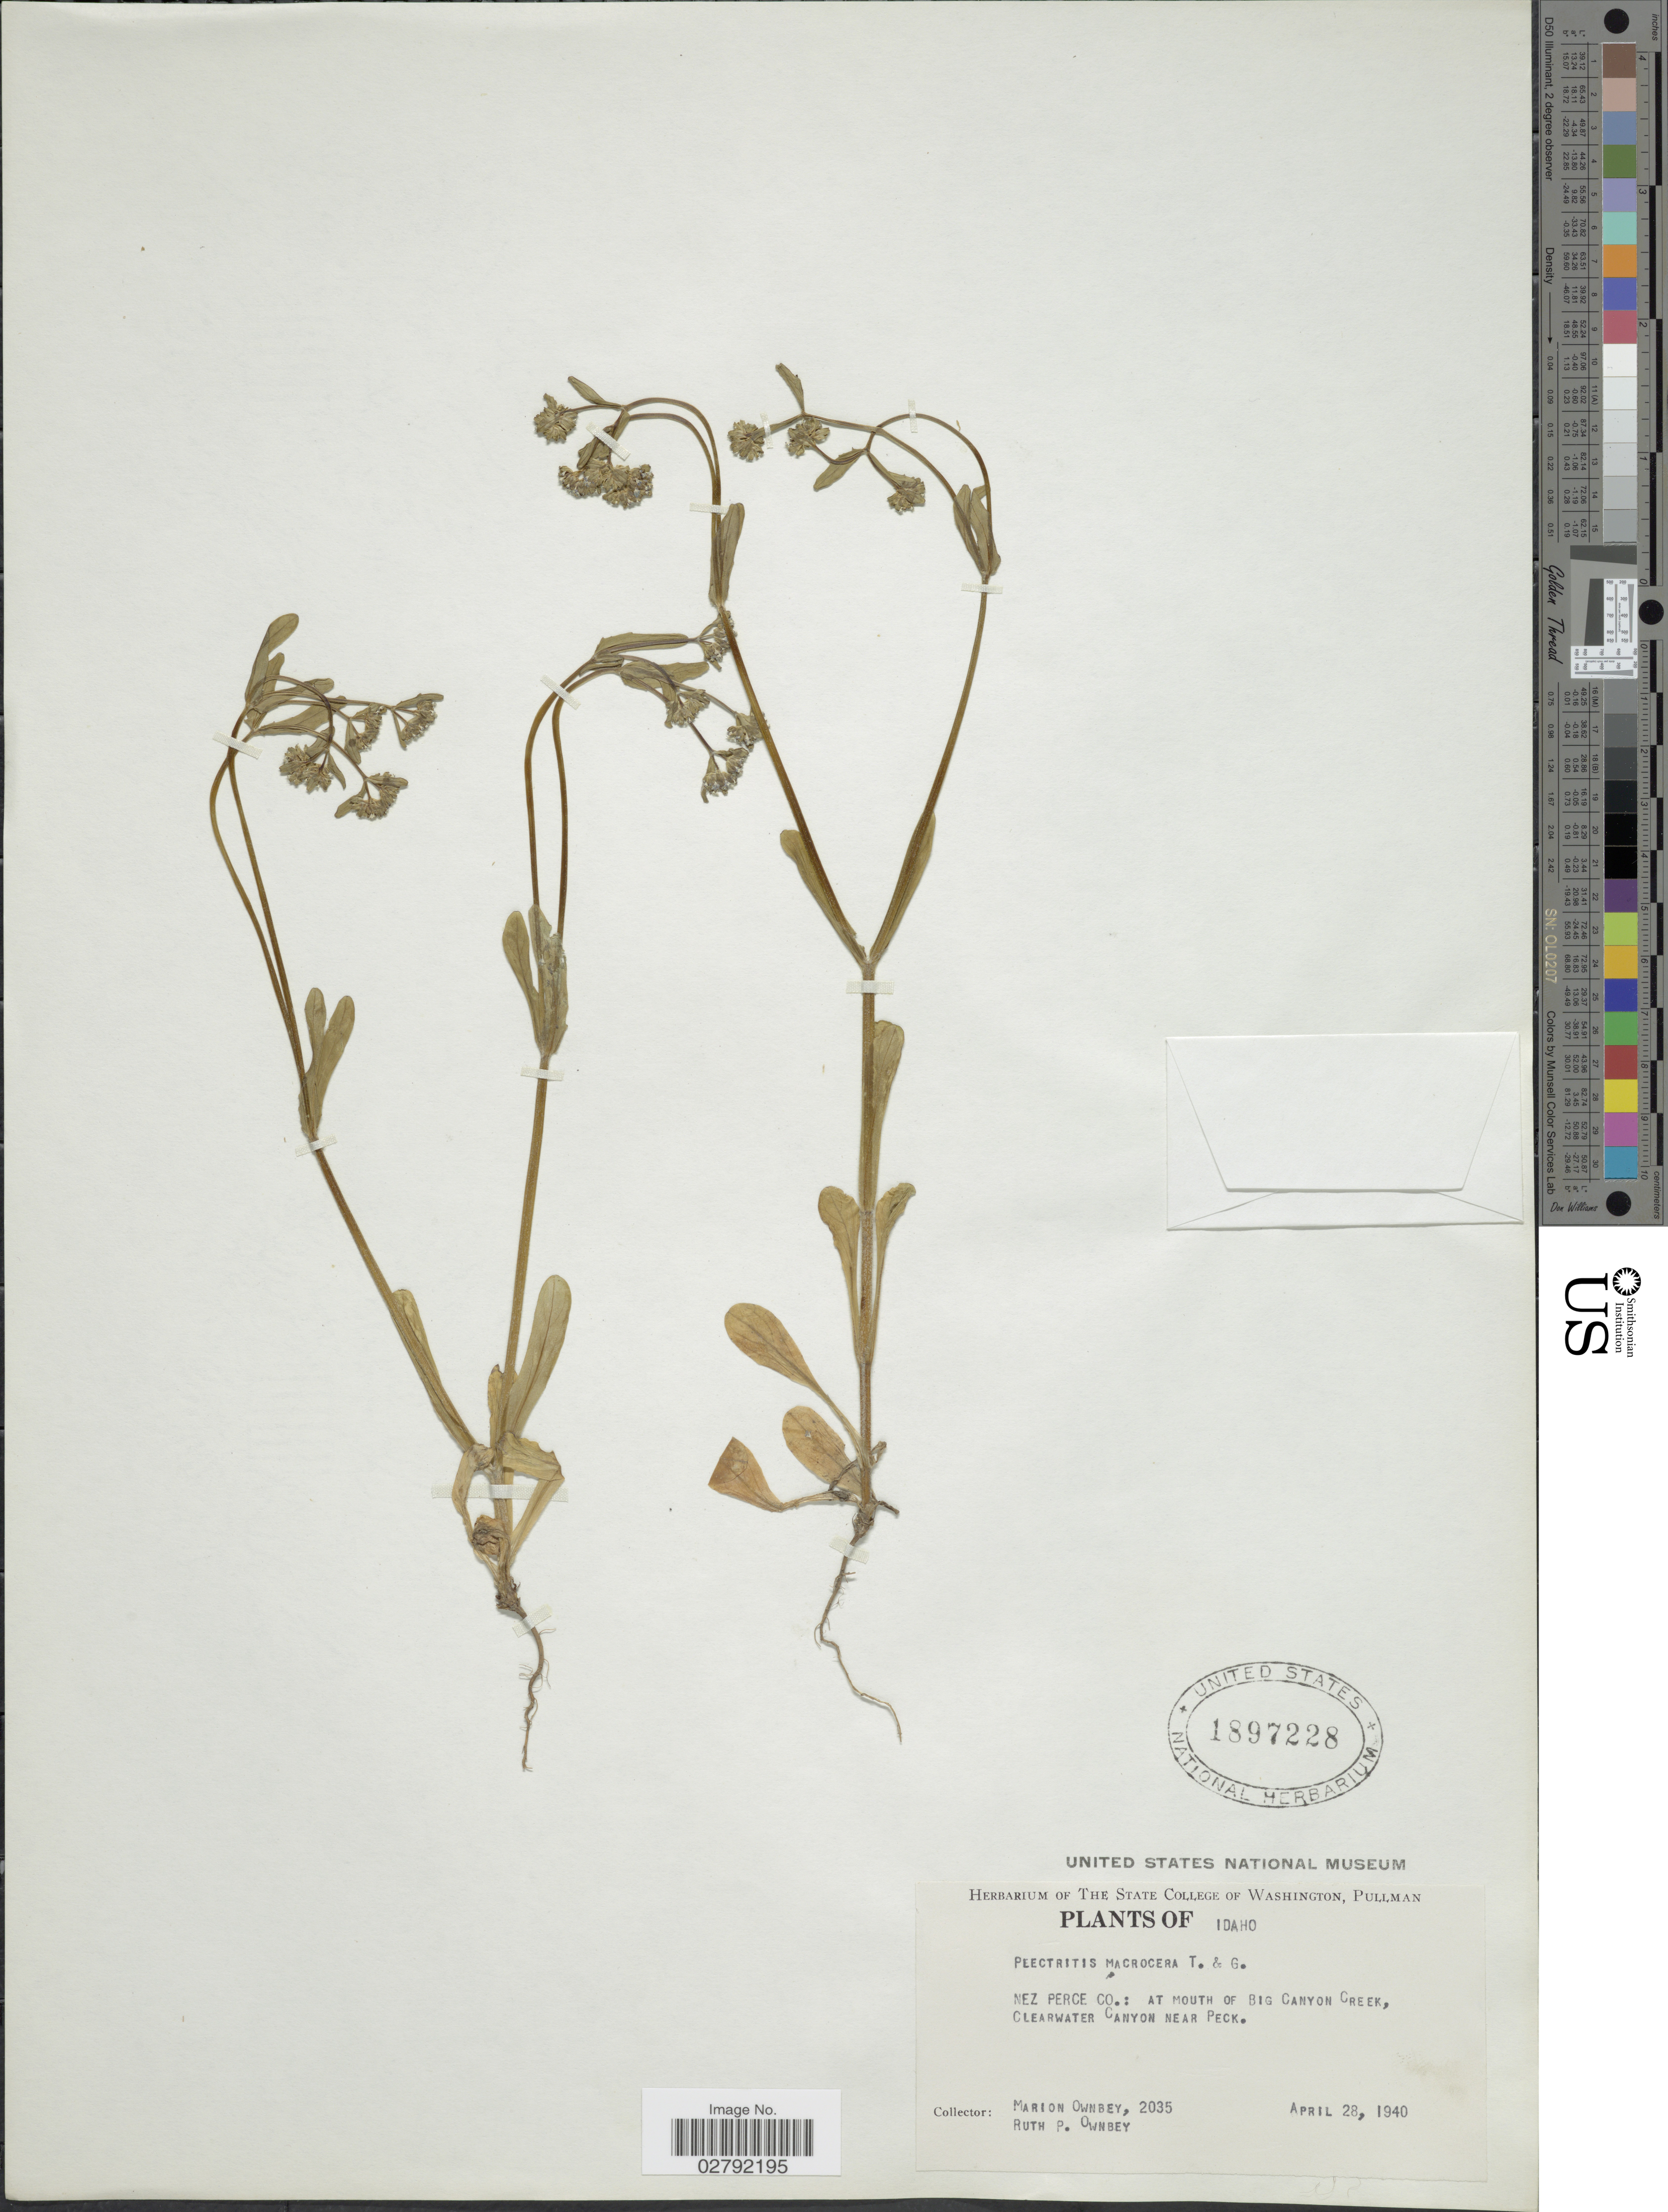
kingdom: Plantae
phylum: Tracheophyta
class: Magnoliopsida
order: Dipsacales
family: Caprifoliaceae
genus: Valerianella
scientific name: Valerianella sp.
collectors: M. Ownbey & R. Ownbey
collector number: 2035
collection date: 1940-04-28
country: United States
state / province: Idaho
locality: Nez Perce Co.: At mouth of Big Canyon Creek, Clearwater Canyon near Peck.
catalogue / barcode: US 1897228